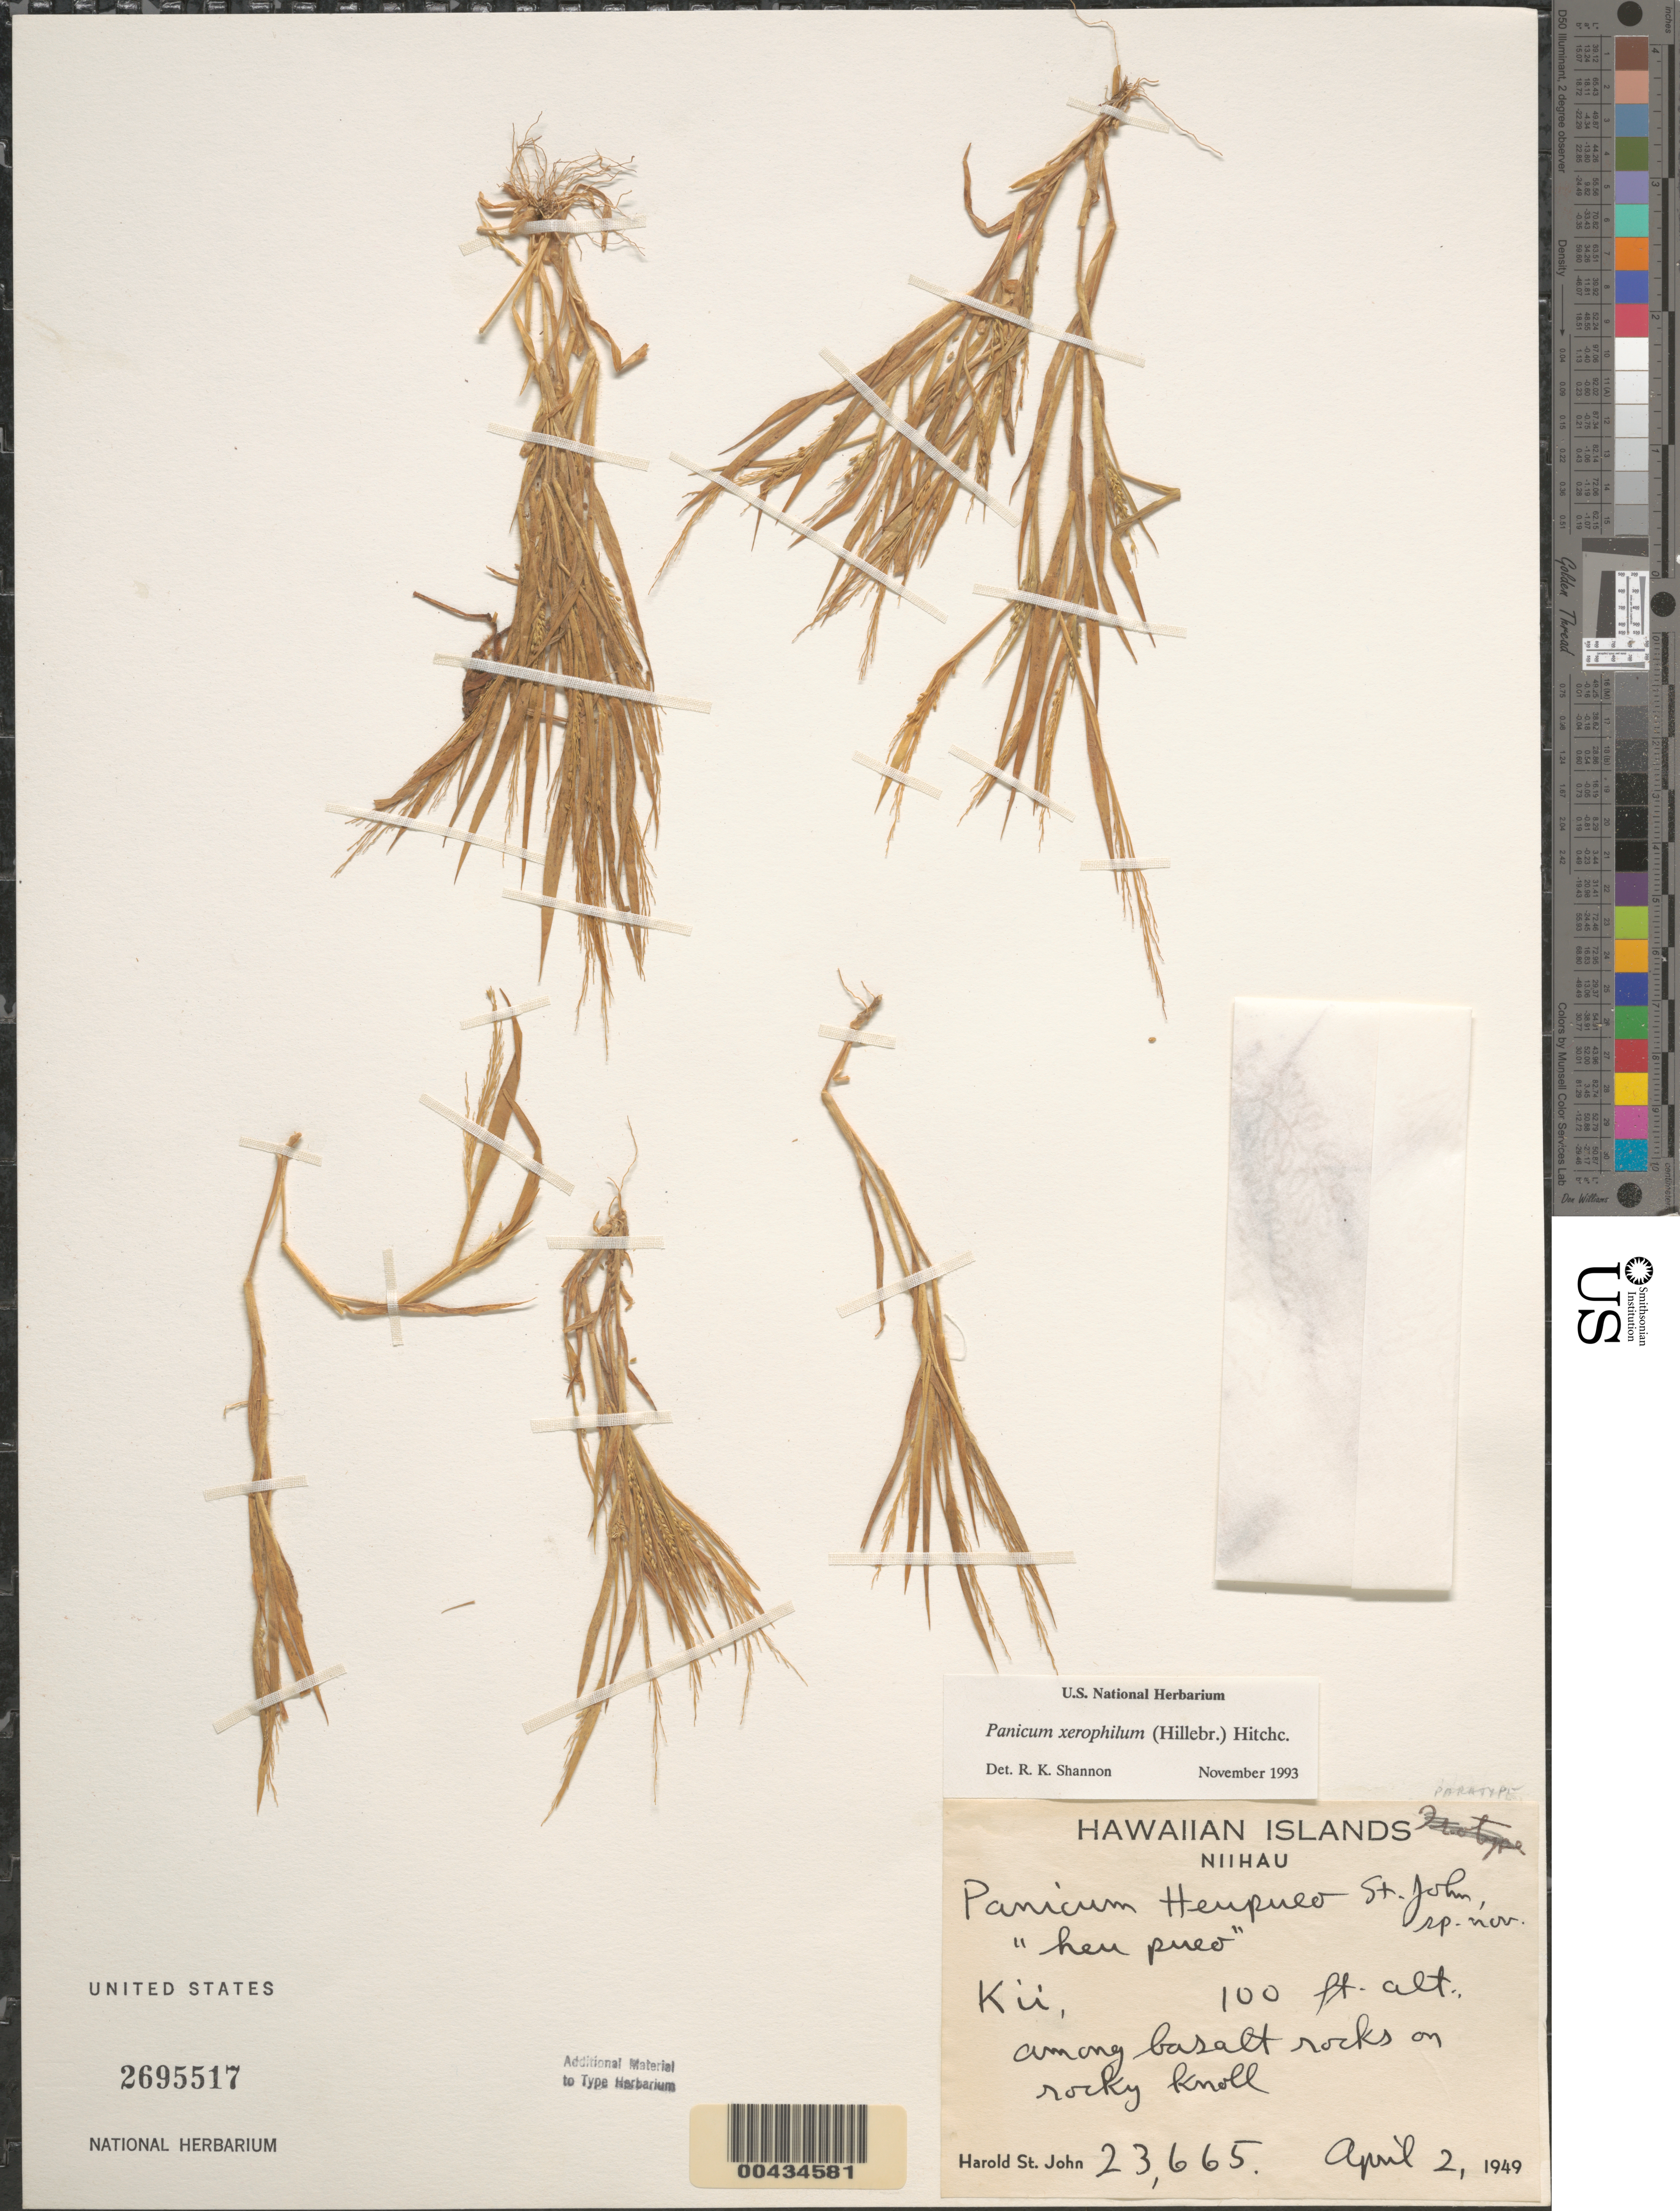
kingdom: Plantae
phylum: Tracheophyta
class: Liliopsida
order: Poales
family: Poaceae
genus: Panicum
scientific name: Panicum xerophilum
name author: (Hillebr.) Hitchc.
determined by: Shannon, R. K., (UNITED STATES)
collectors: H. St. John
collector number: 23665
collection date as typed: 2 Apr 1949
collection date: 1949-04-02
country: United States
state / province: Hawaii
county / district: Kauai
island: Ni'ihau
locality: Kii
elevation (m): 30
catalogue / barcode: US 2695517